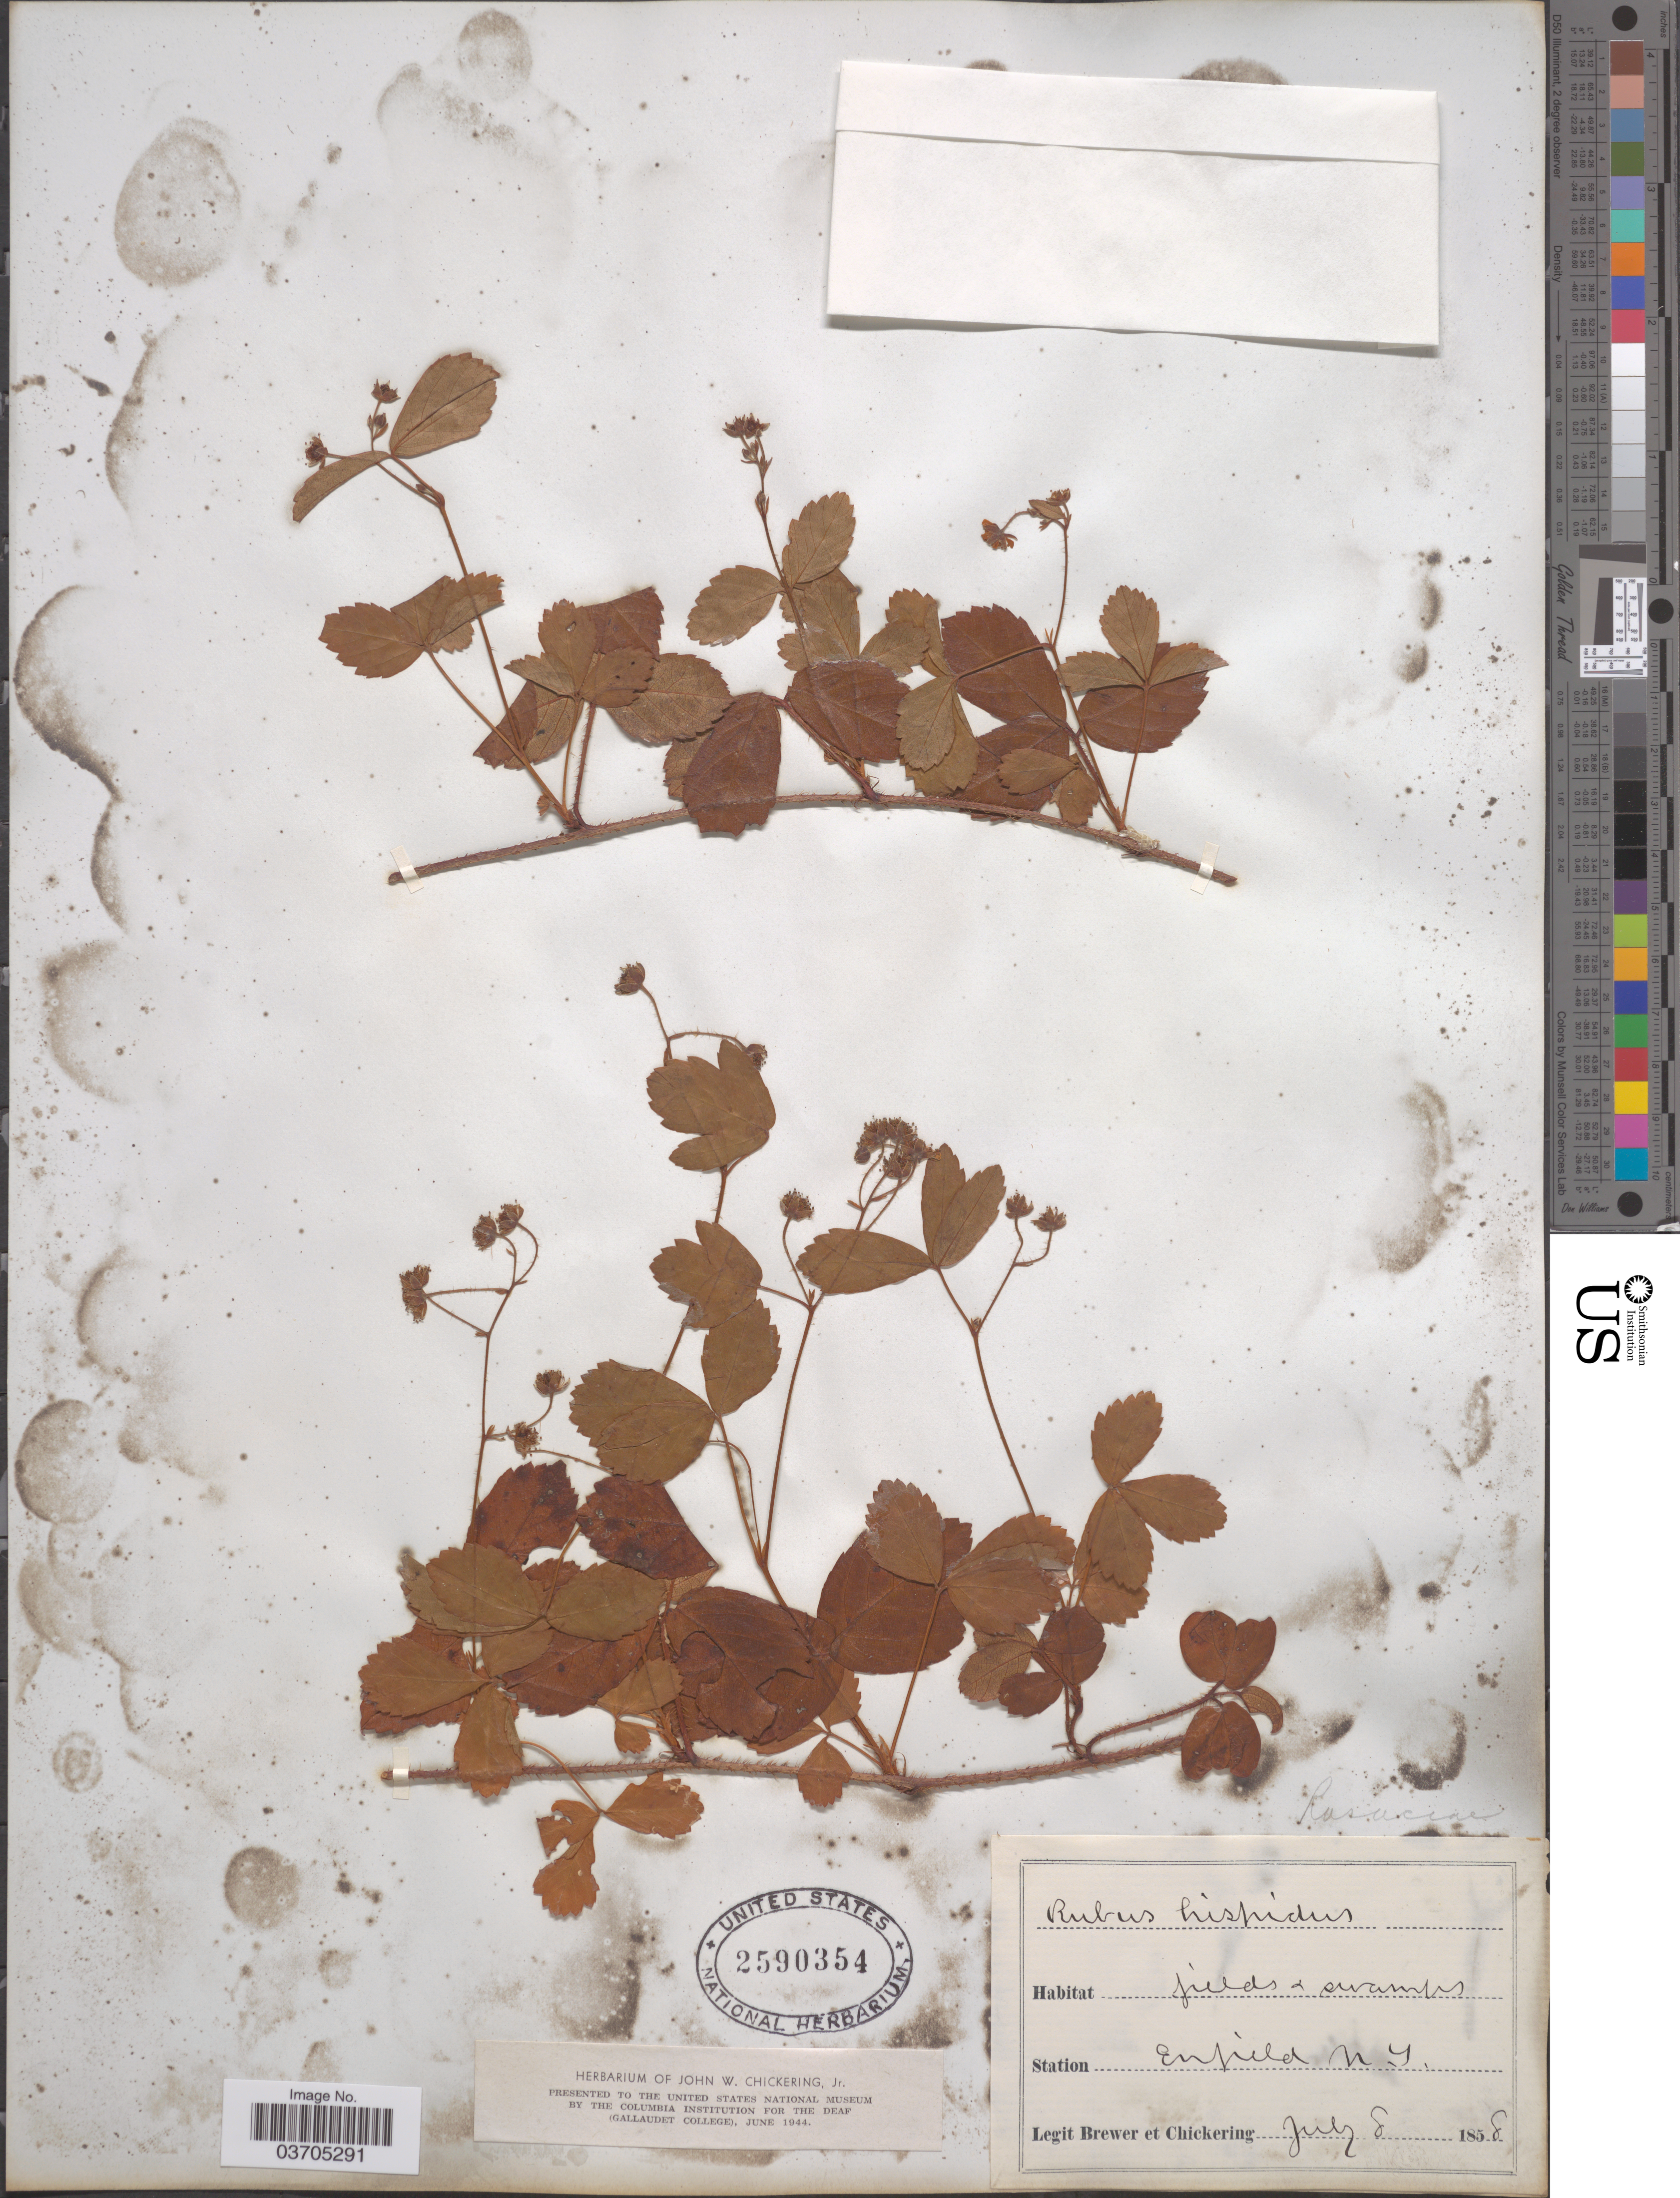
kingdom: Plantae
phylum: Tracheophyta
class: Magnoliopsida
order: Rosales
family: Rosaceae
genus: Rubus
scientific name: Rubus hispidus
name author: L.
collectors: -. Brewer & J. Chickering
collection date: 1858-07-08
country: United States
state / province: New York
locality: Enfield.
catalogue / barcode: US 2590354